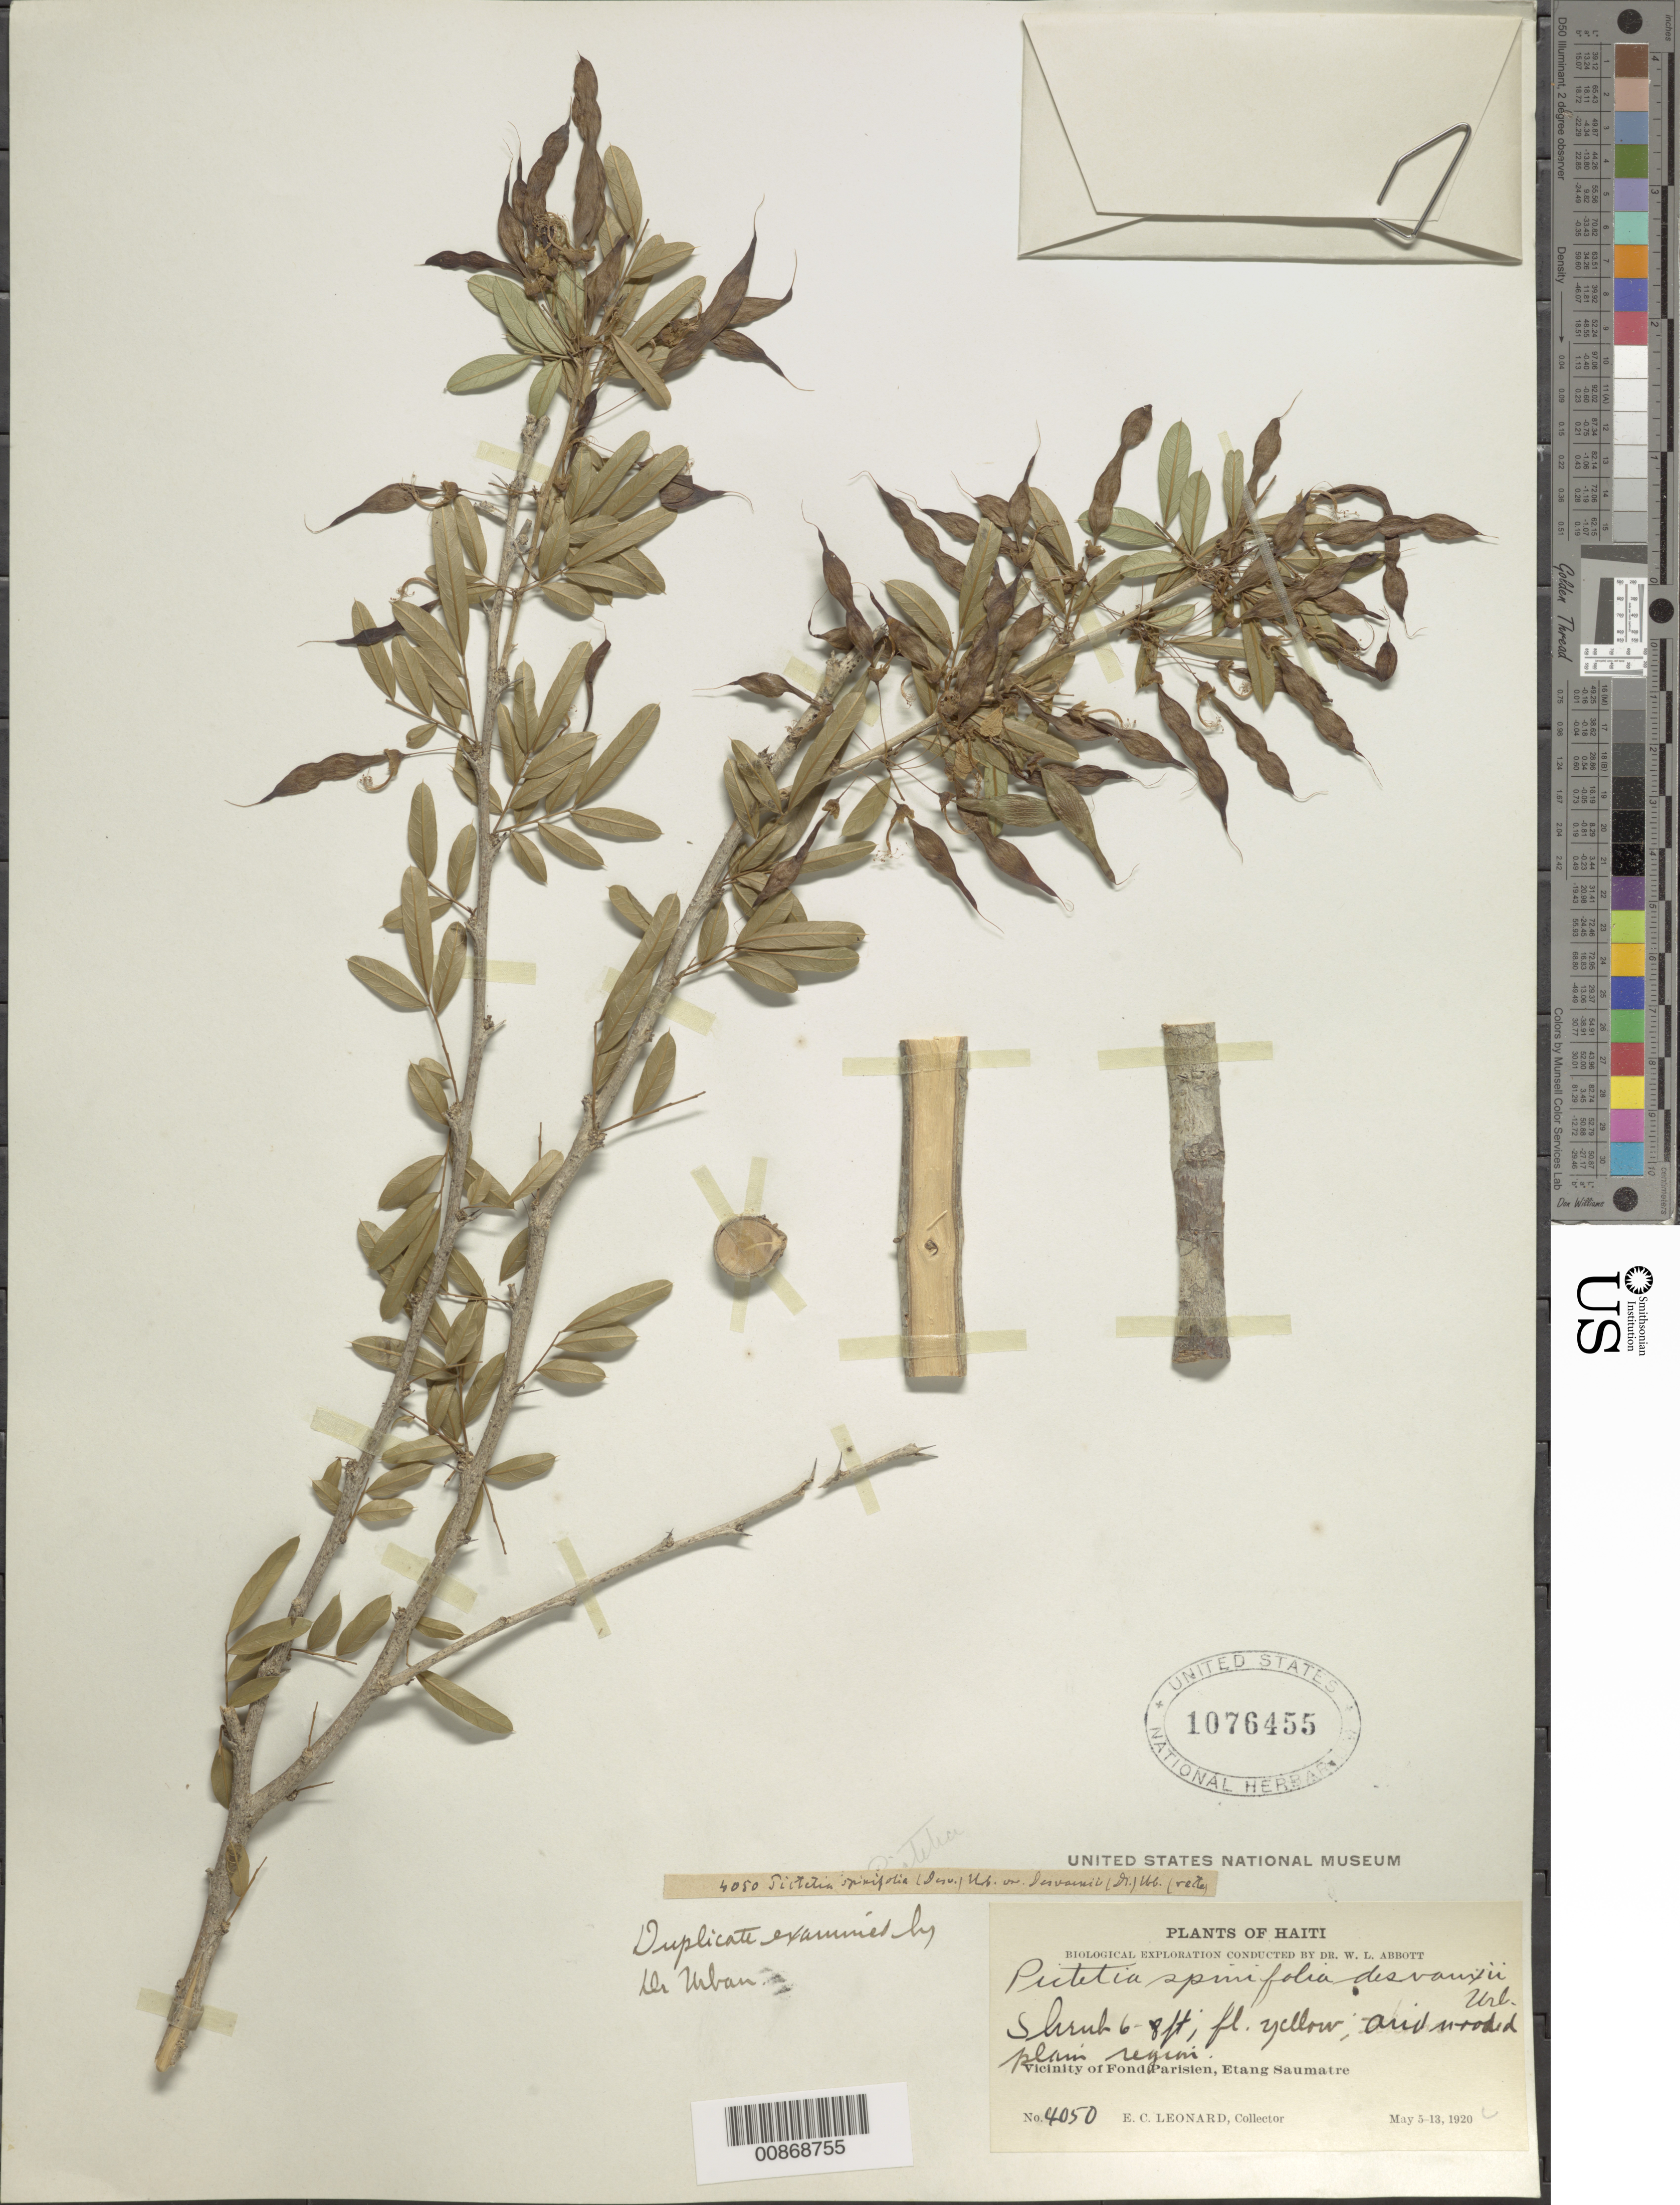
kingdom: Plantae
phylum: Tracheophyta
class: Magnoliopsida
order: Fabales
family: Fabaceae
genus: Pictetia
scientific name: Pictetia spinifolia var. spinifolia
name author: (Desv.) Urb.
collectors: E. C. Leonard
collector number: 4050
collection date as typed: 05 May 1920 to 13 May 1920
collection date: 1920-05-05/1920-05-13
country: Haiti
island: Hispaniola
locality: Vicinity of Fond Parisien, Etang Saumatre.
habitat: Arid wooded plain region.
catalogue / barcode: US 1076455